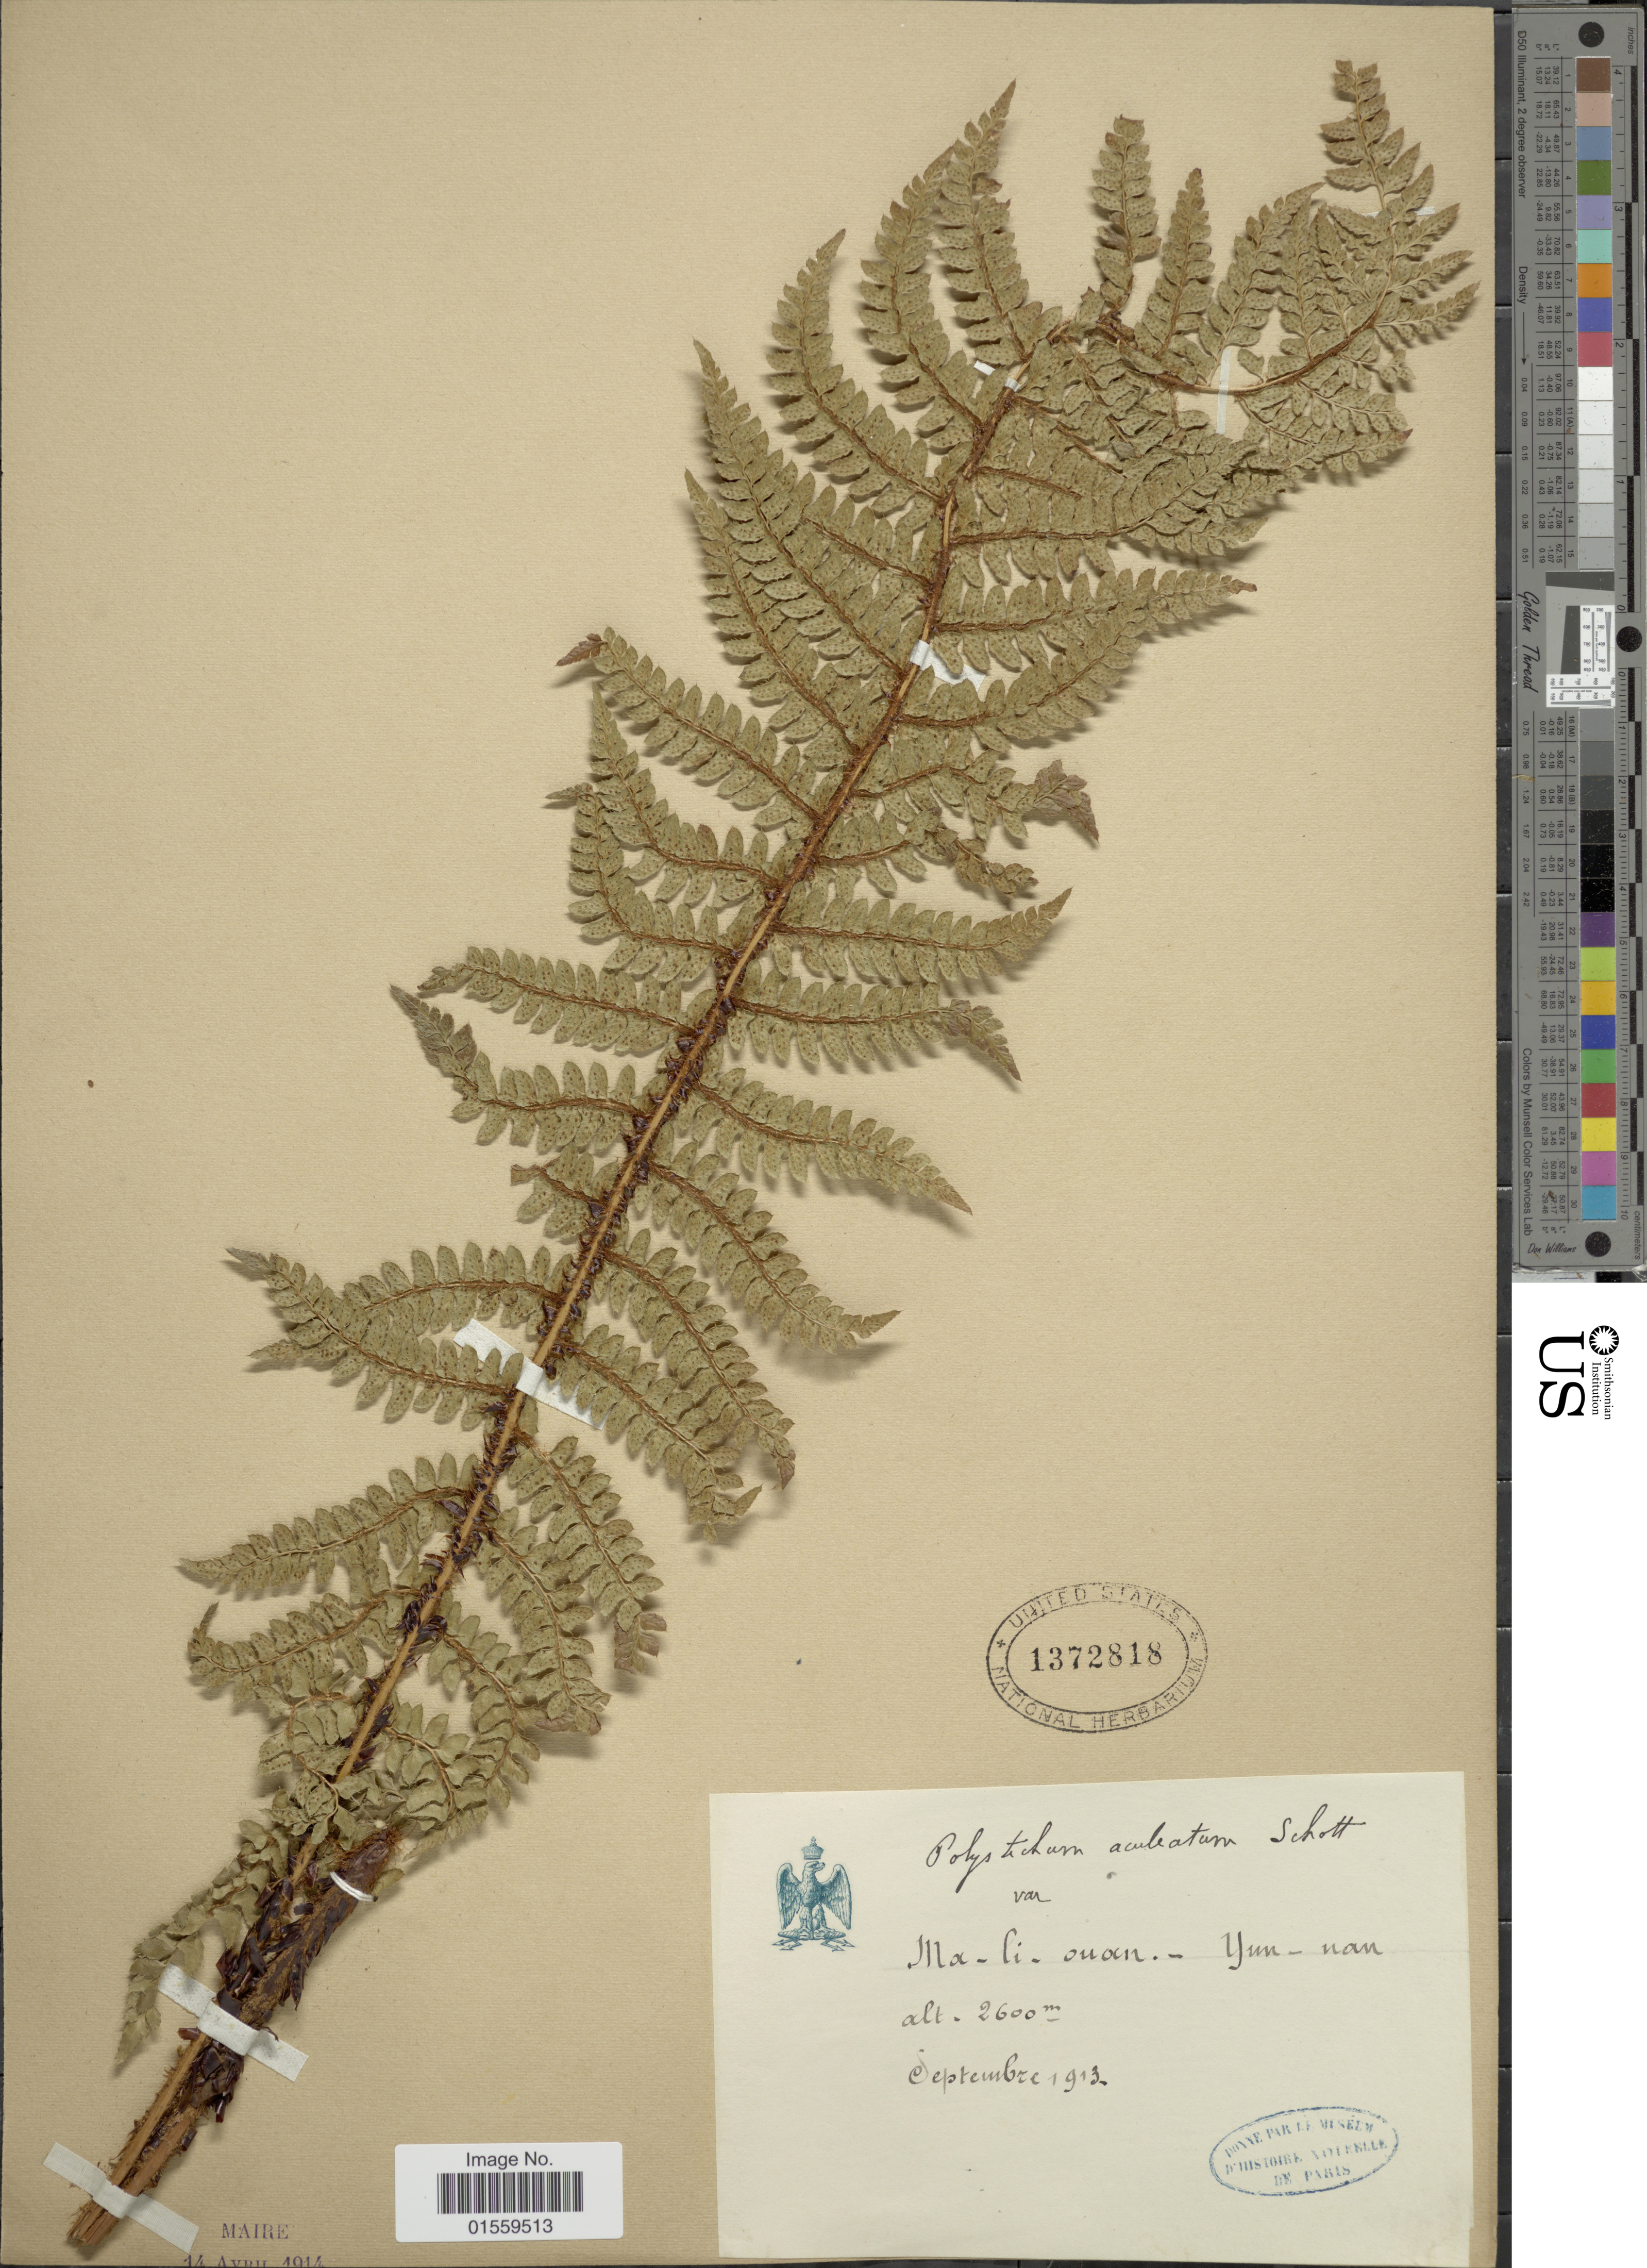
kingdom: Plantae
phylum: Tracheophyta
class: Polypodiopsida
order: Polypodiales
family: Dryopteridaceae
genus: Polystichum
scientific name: Polystichum setiferum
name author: (Forssk.) Moore ex Woynar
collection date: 1912-09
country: China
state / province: Yunnan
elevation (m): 2600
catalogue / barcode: US 1372818